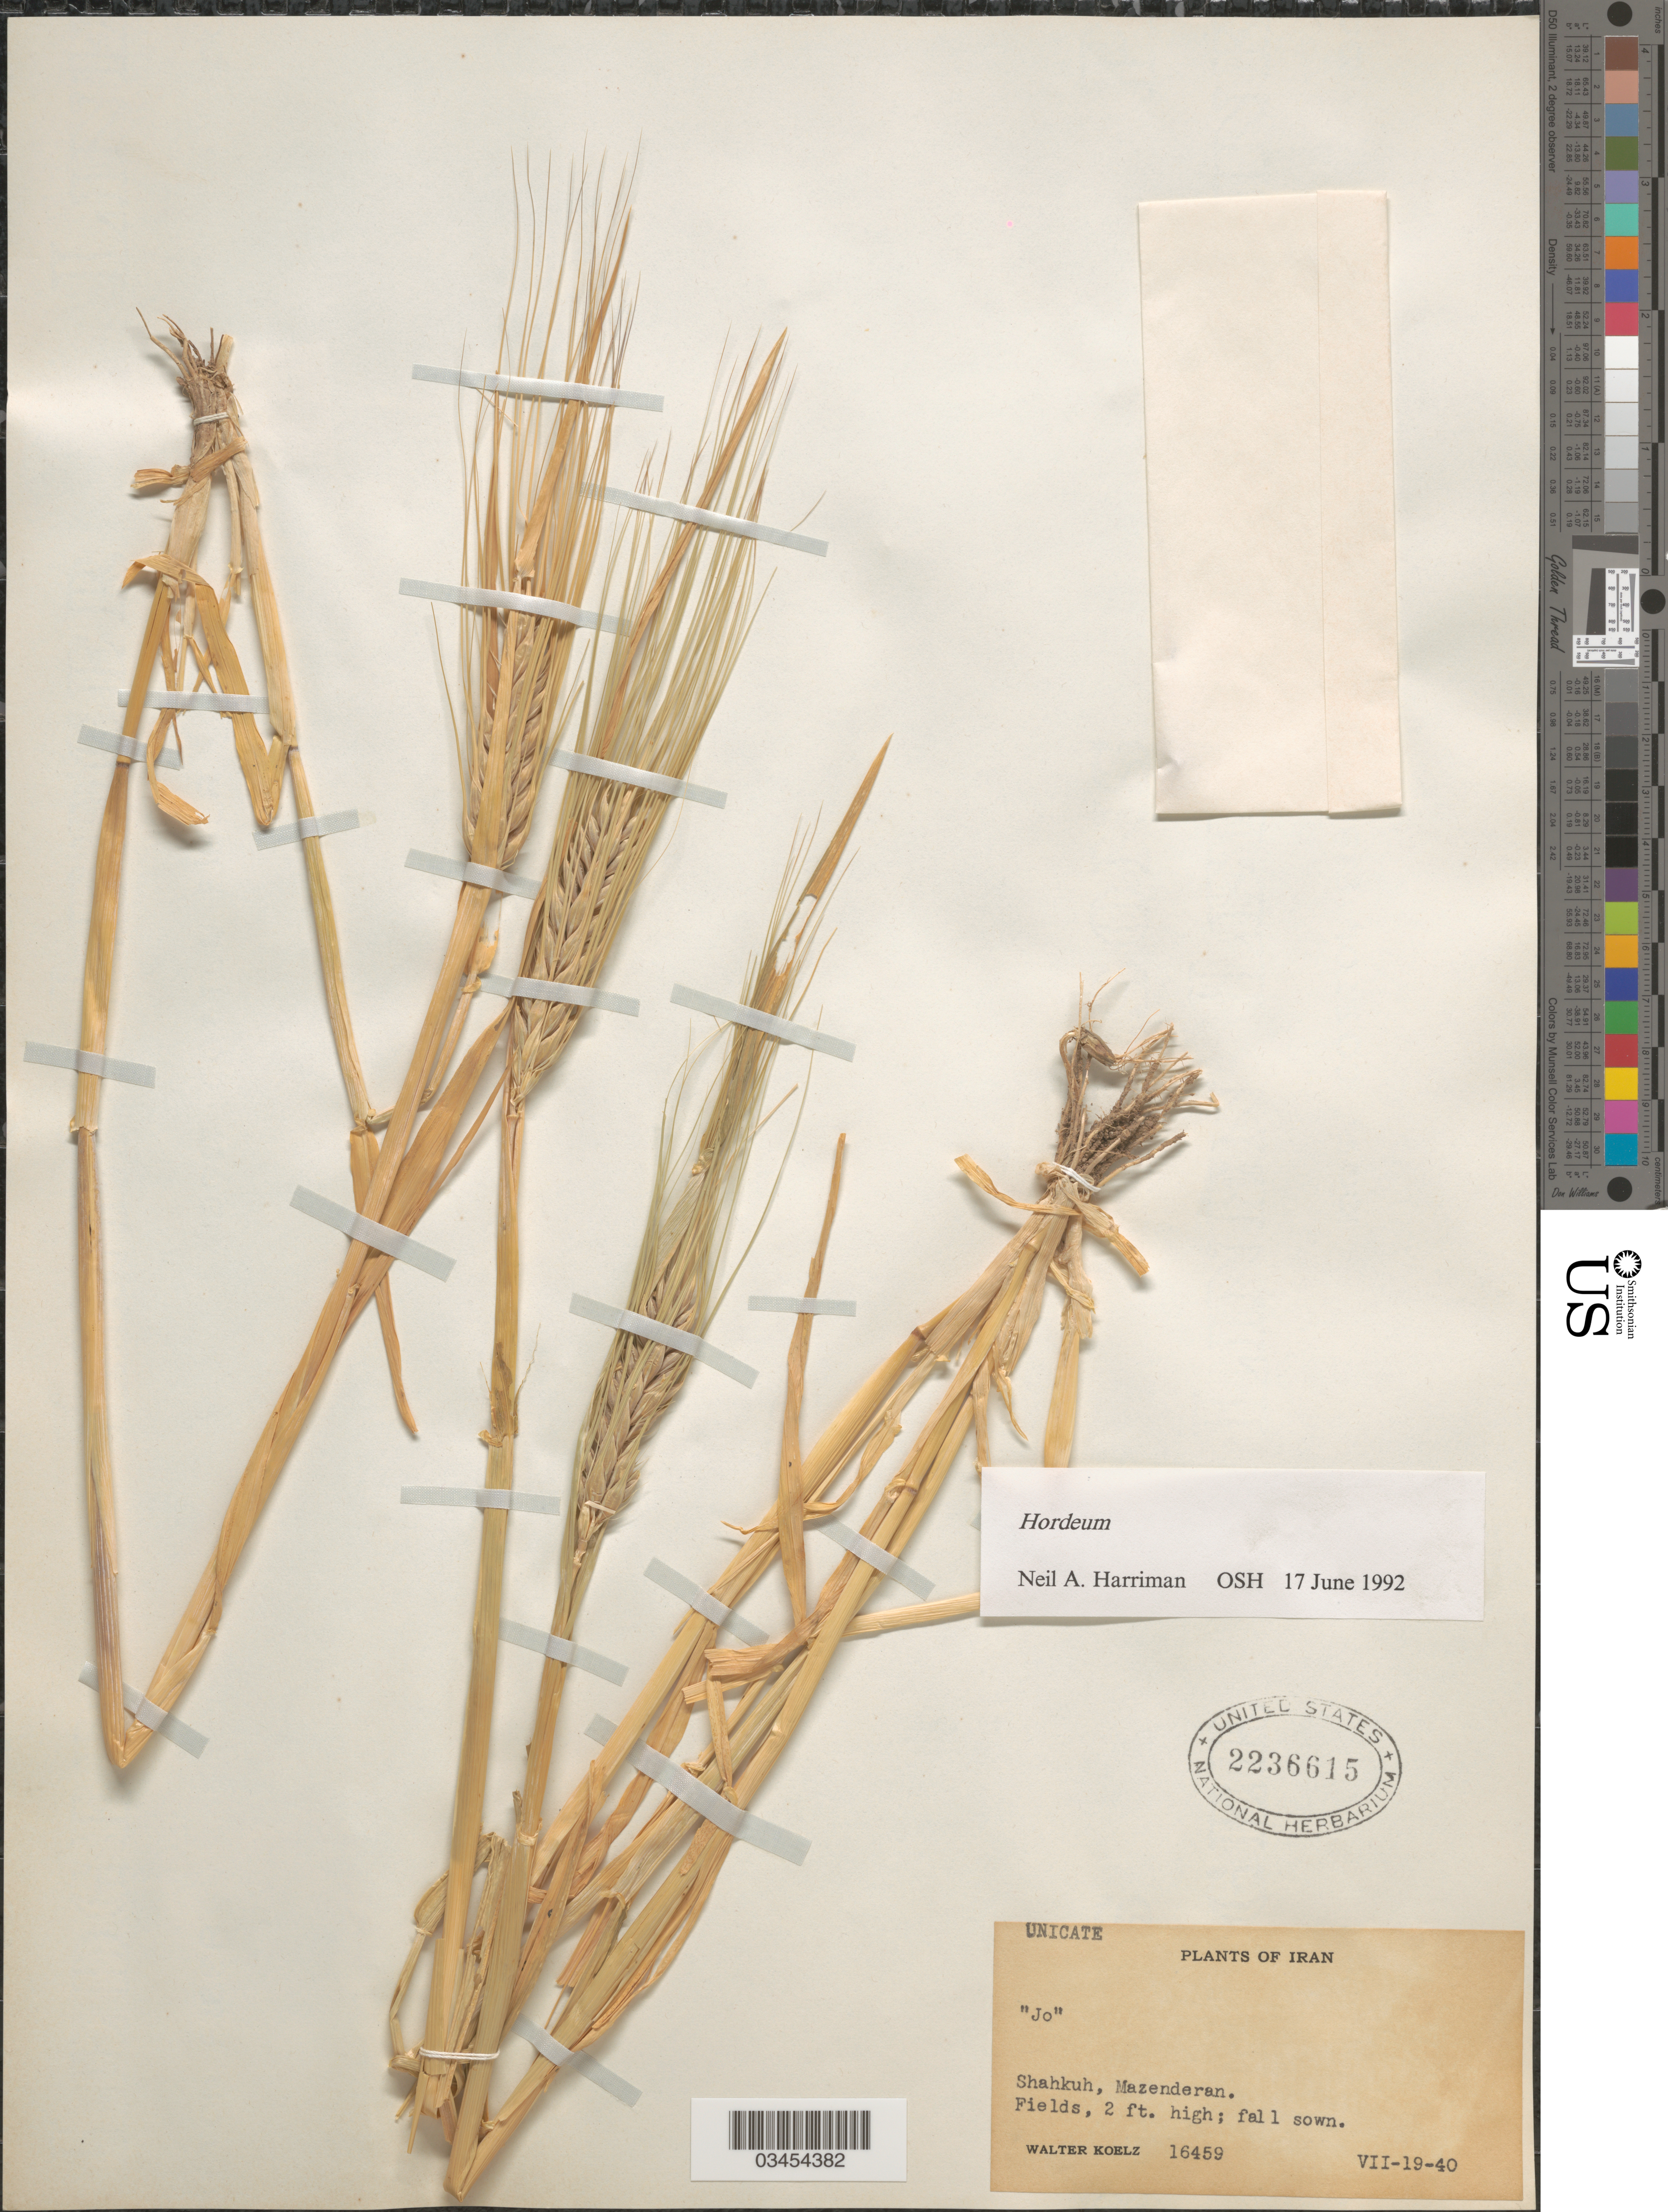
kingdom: Plantae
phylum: Tracheophyta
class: Liliopsida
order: Poales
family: Poaceae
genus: Hordeum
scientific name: Hordeum sp.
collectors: W. N. Koelz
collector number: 16459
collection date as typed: Transcribed d/m/y: 19/7/40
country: Iran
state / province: Mazandaran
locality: Shahkuh, Mazenderan.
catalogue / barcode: US 2236615